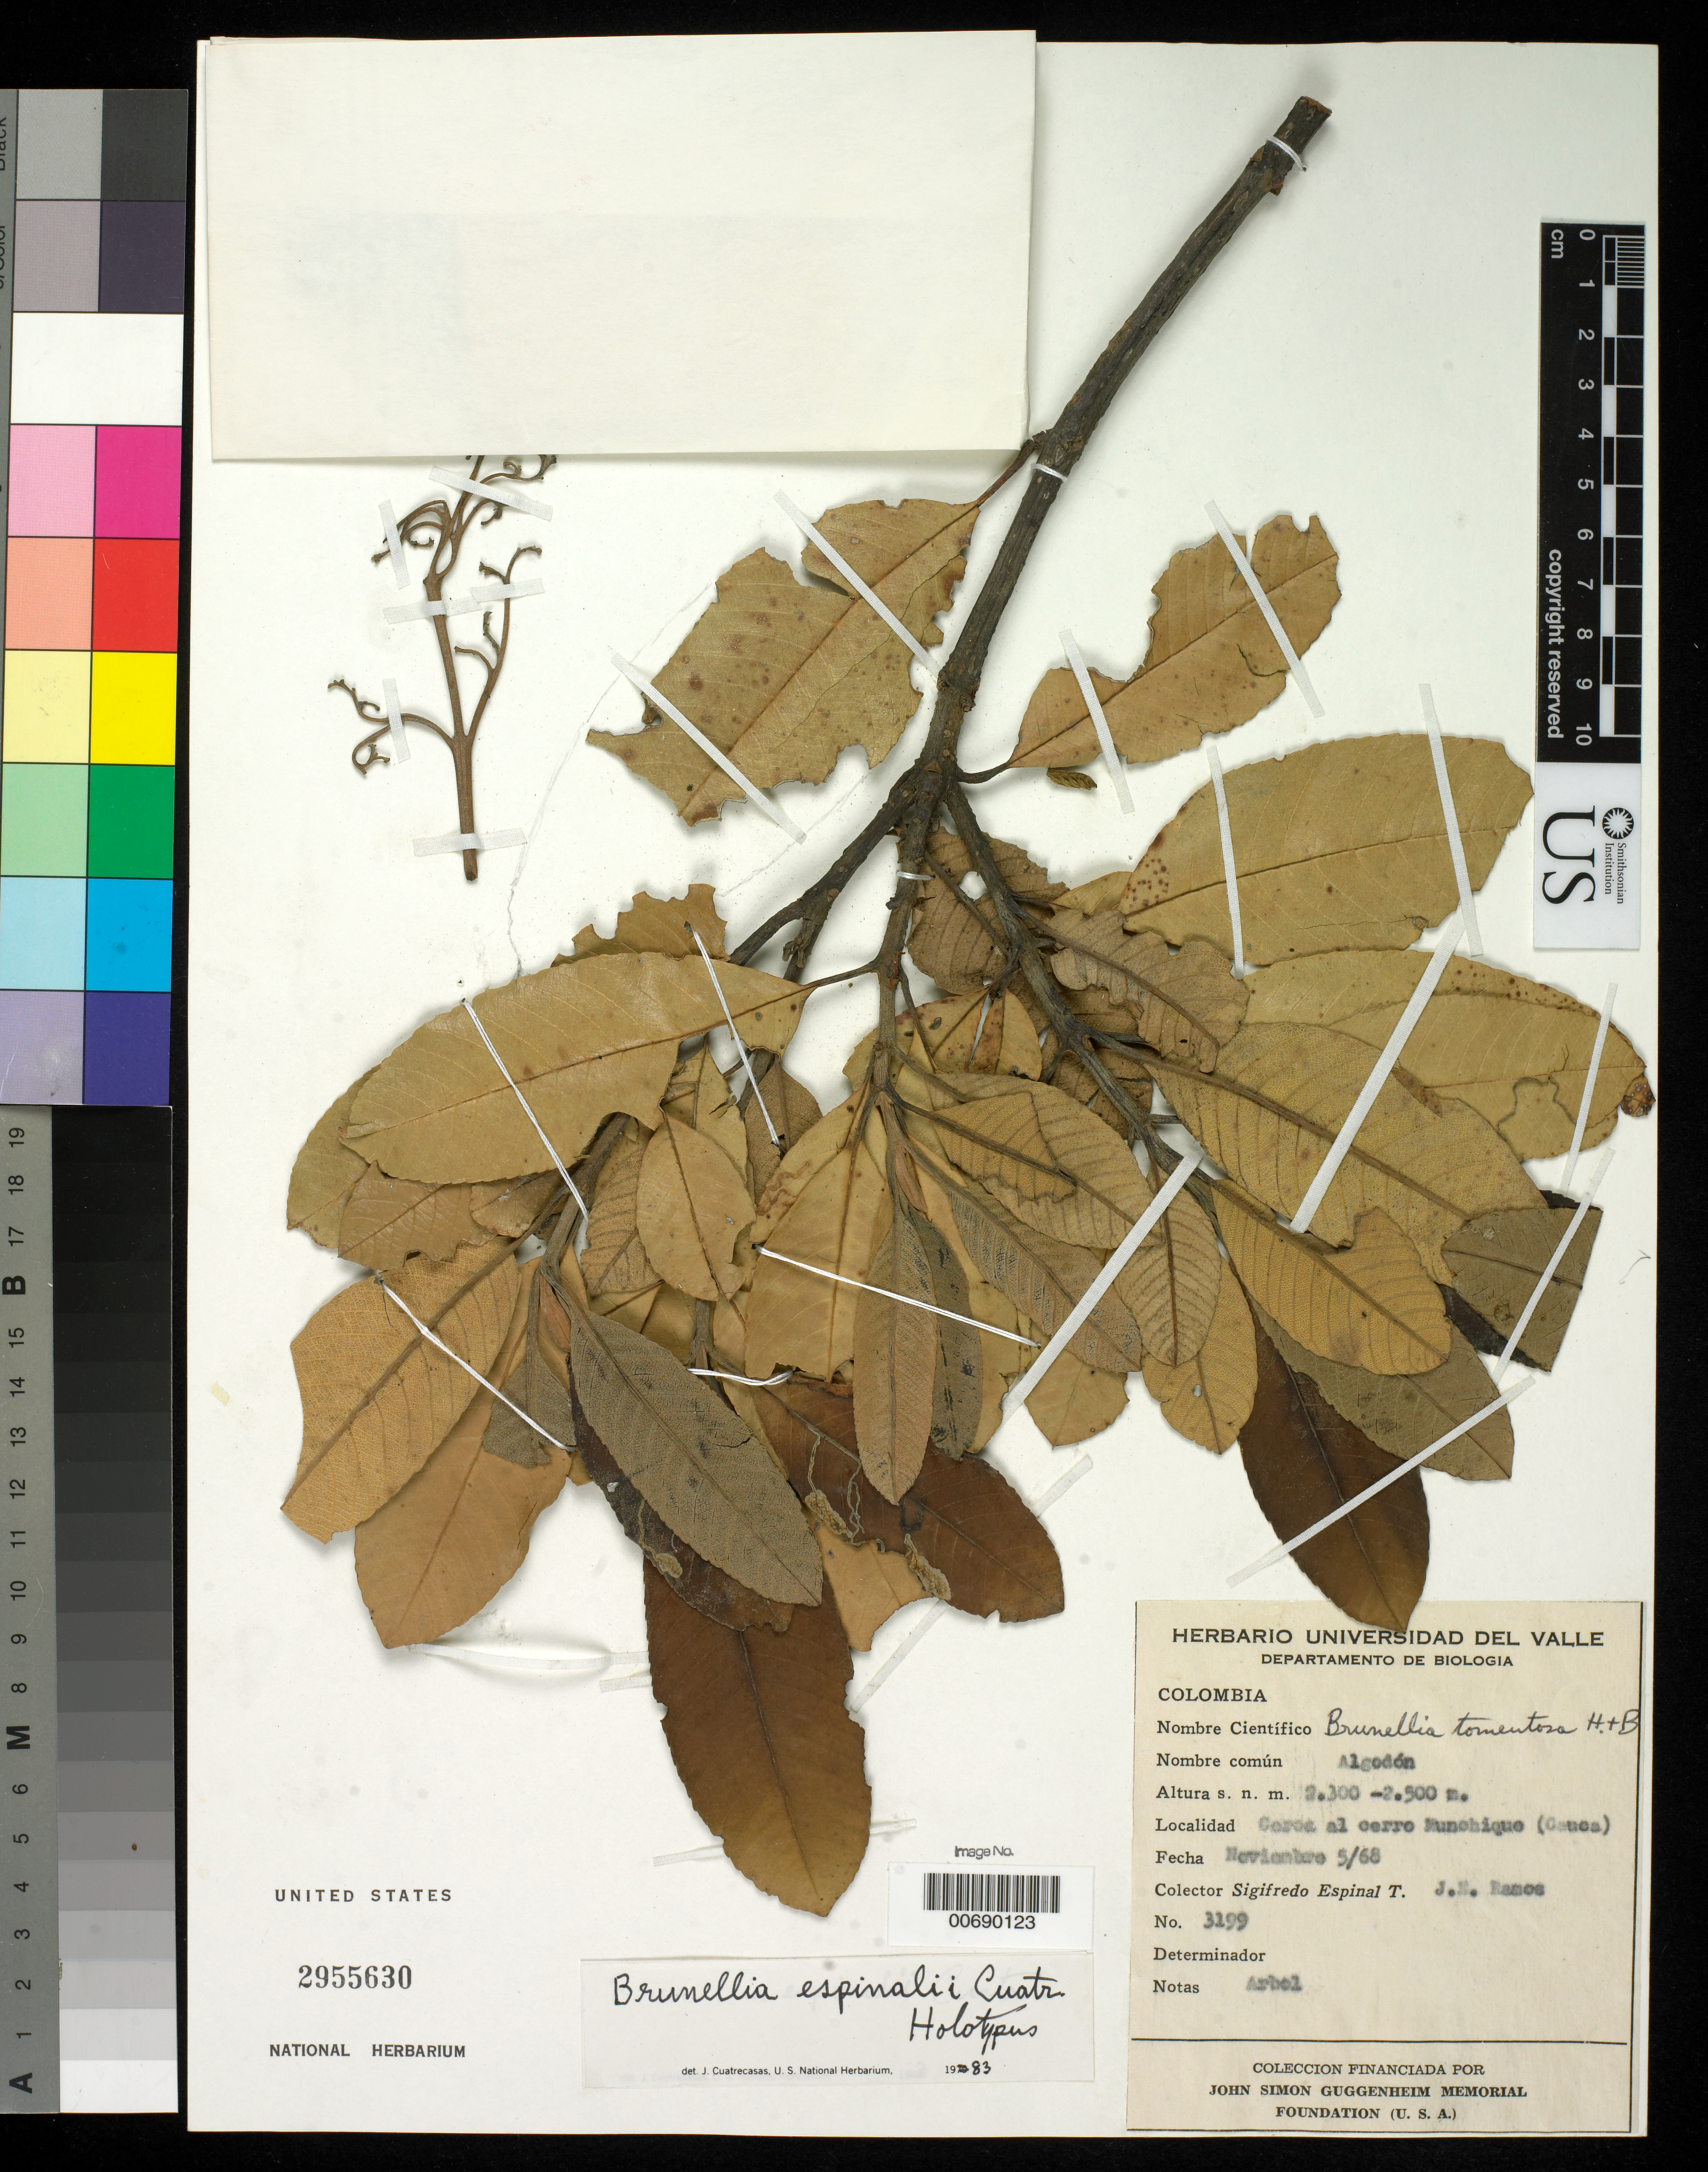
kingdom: Plantae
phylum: Tracheophyta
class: Magnoliopsida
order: Oxalidales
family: Brunelliaceae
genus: Brunellia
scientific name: Brunellia espinalii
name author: Cuatrec.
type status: Holotype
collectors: T. S. Espinal & J. E. Ramos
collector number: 3199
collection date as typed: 05 Nov 1968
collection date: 1968-11-05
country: Colombia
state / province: Cauca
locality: Cordillera Occidental, near Cerro Munchique.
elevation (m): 2300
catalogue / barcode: US 2955630